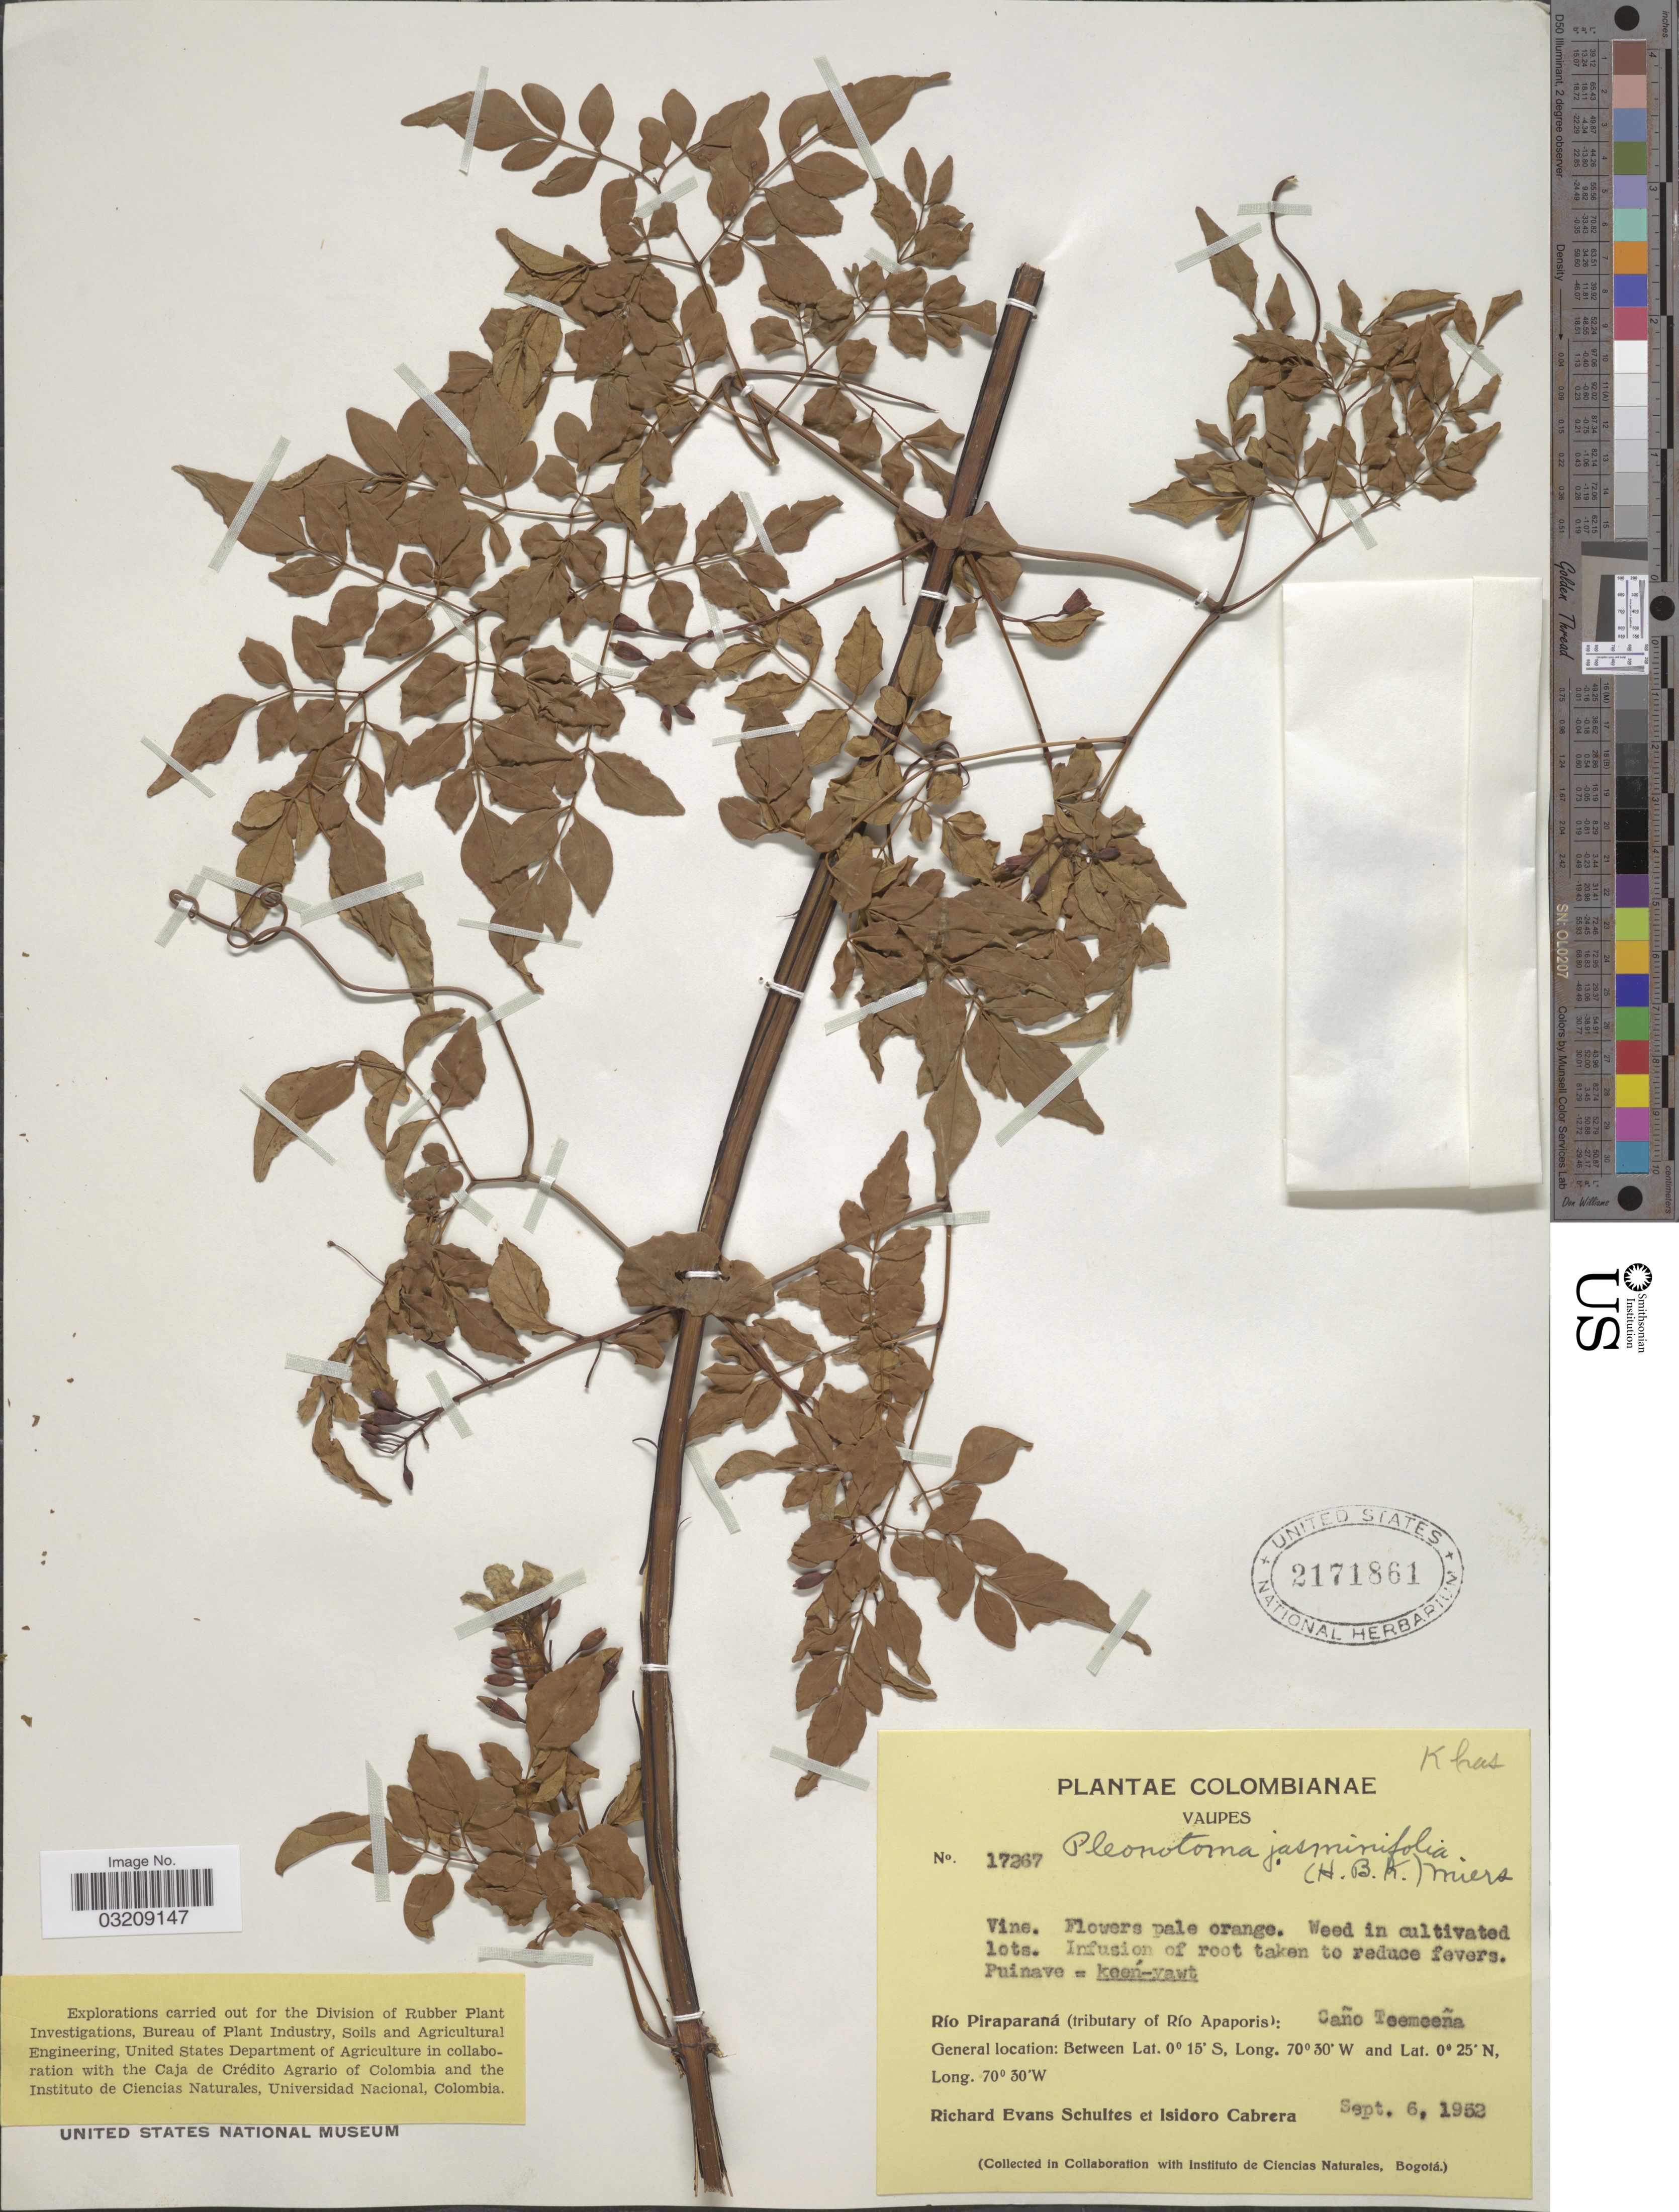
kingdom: Plantae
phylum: Tracheophyta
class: Magnoliopsida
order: Lamiales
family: Bignoniaceae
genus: Pleonotoma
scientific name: Pleonotoma jasminifolia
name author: (Kunth) Miers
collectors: R. E. Schultes & I. Cabrera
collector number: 17267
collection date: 1952-09-06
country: Colombia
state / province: Vaupés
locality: Río Piraparaná (tributary of Río Apaporis): Caño Teemeeña.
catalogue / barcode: US 2171861